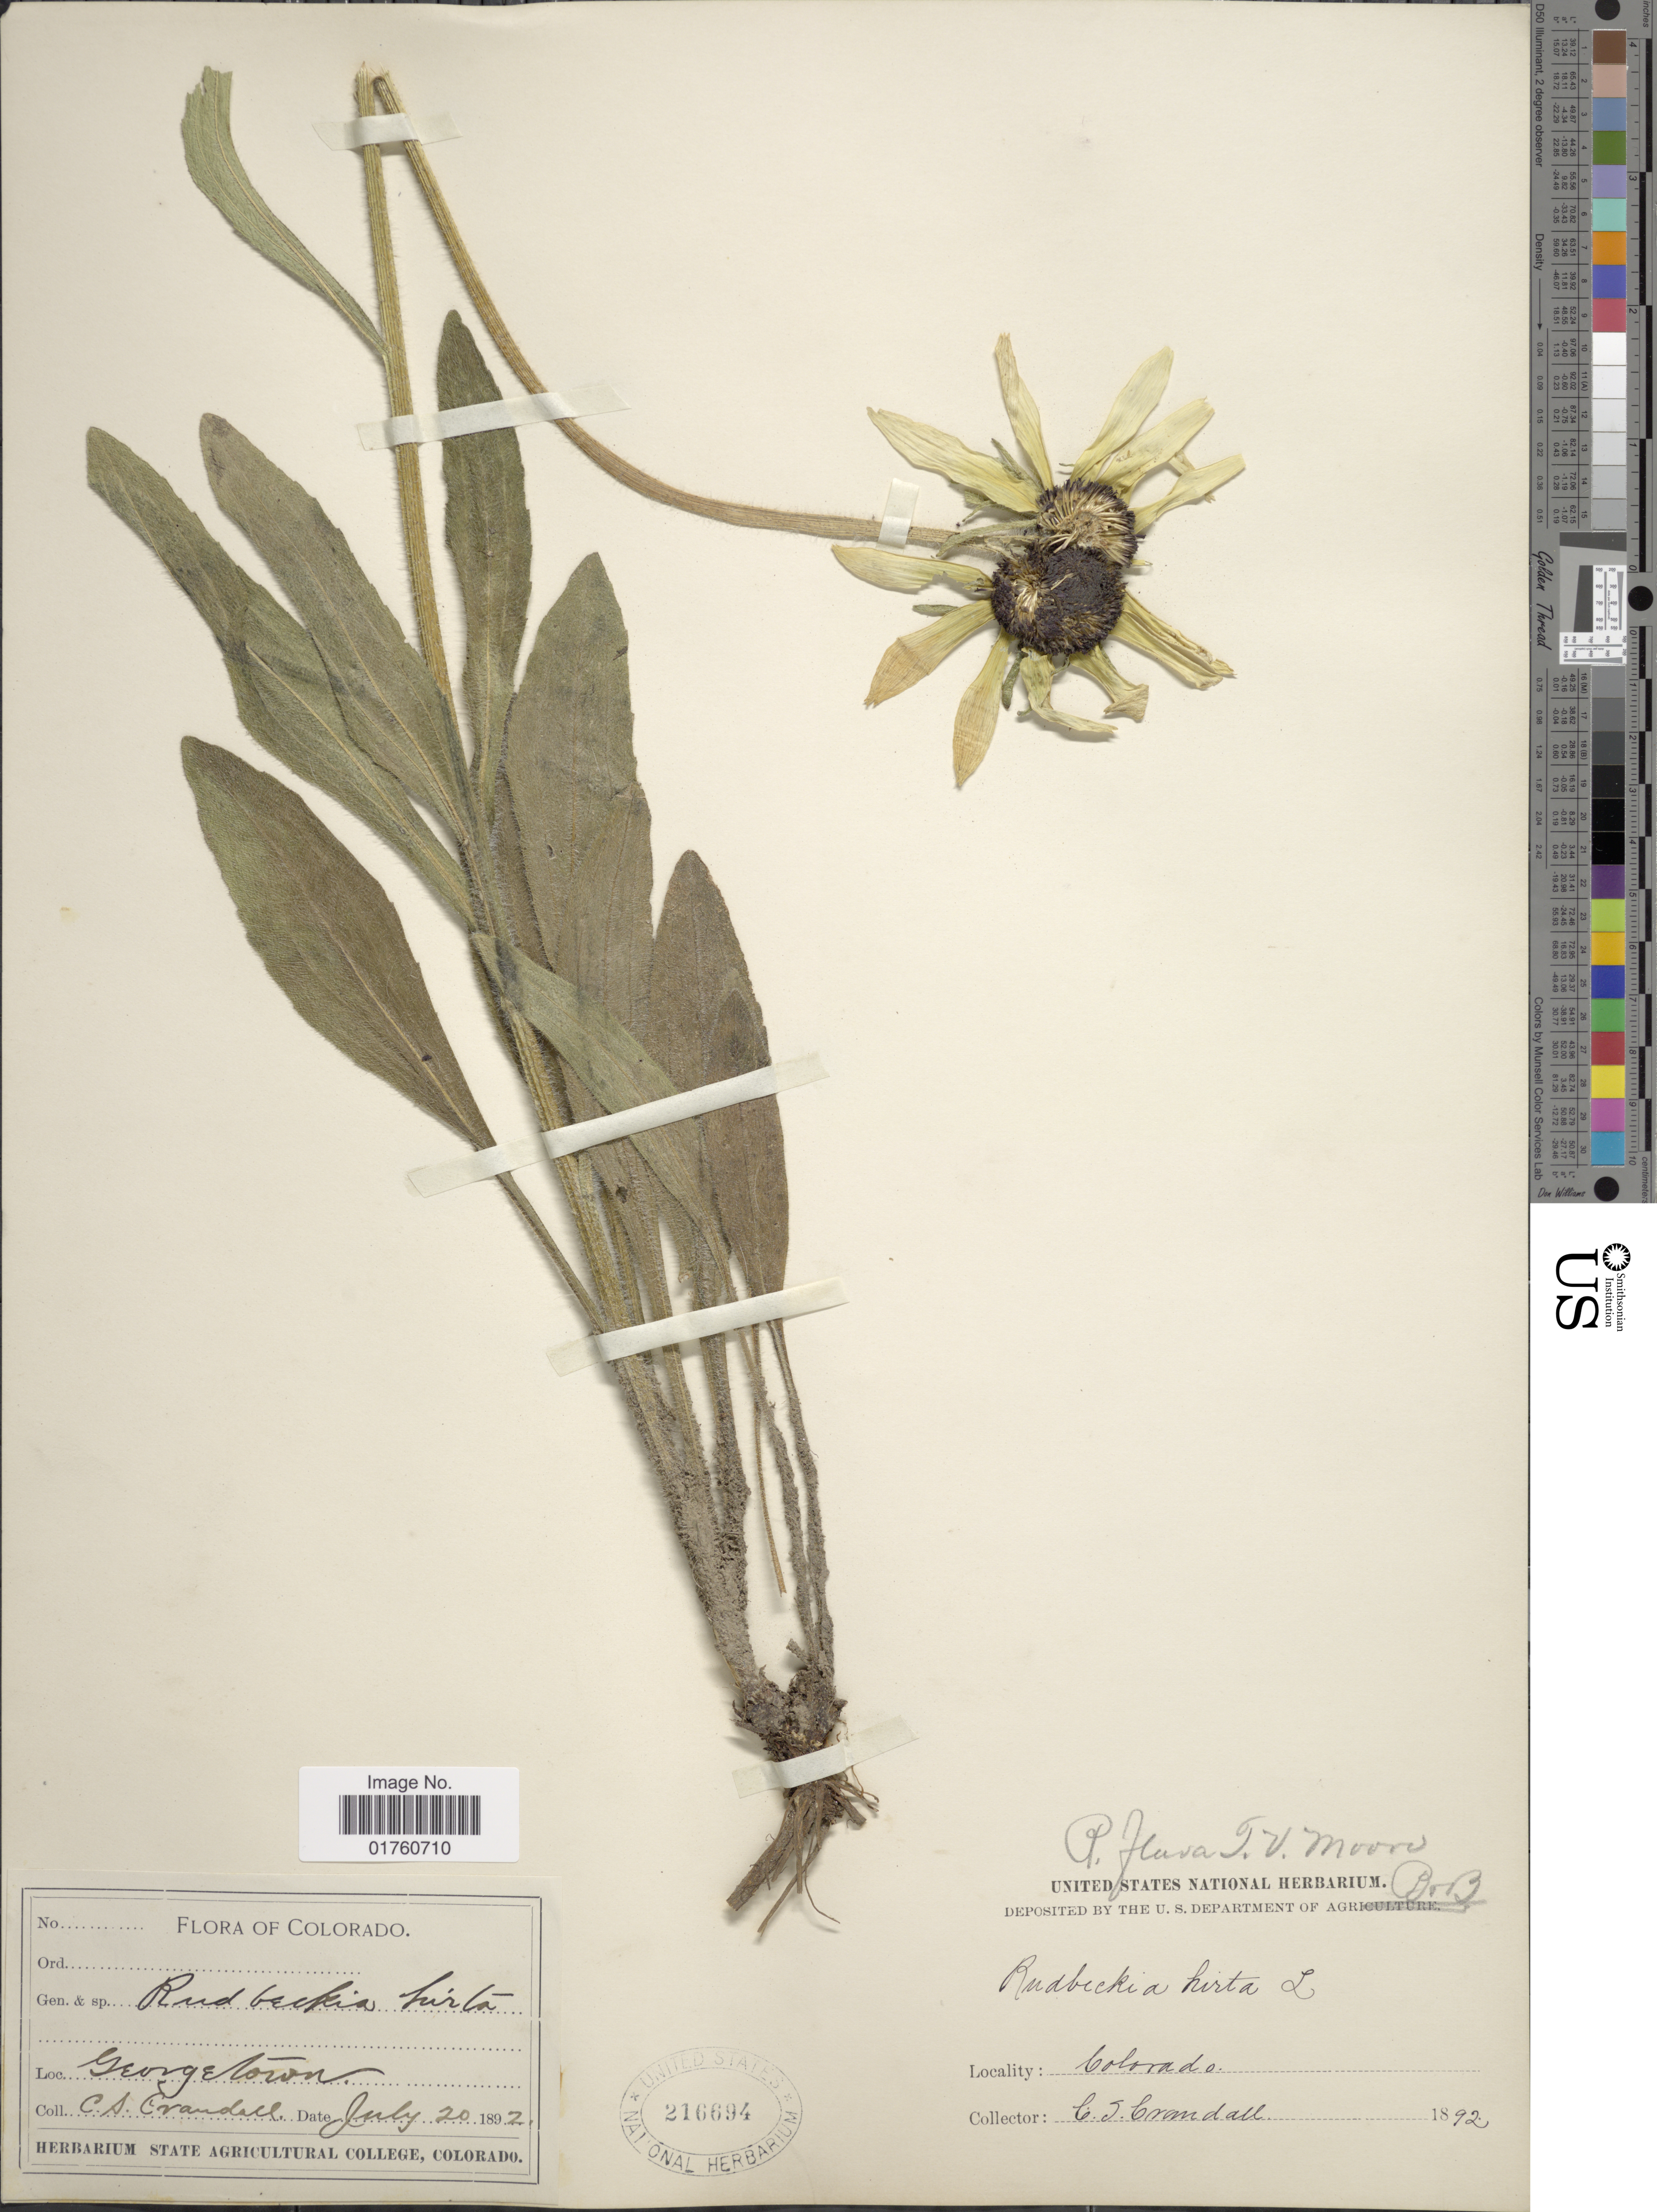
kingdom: Plantae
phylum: Tracheophyta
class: Magnoliopsida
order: Asterales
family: Asteraceae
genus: Rudbeckia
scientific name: Rudbeckia flava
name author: T.V. Moore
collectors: C. Crandall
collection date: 1892-07-20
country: United States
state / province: Colorado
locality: Georgetown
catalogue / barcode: US 216694